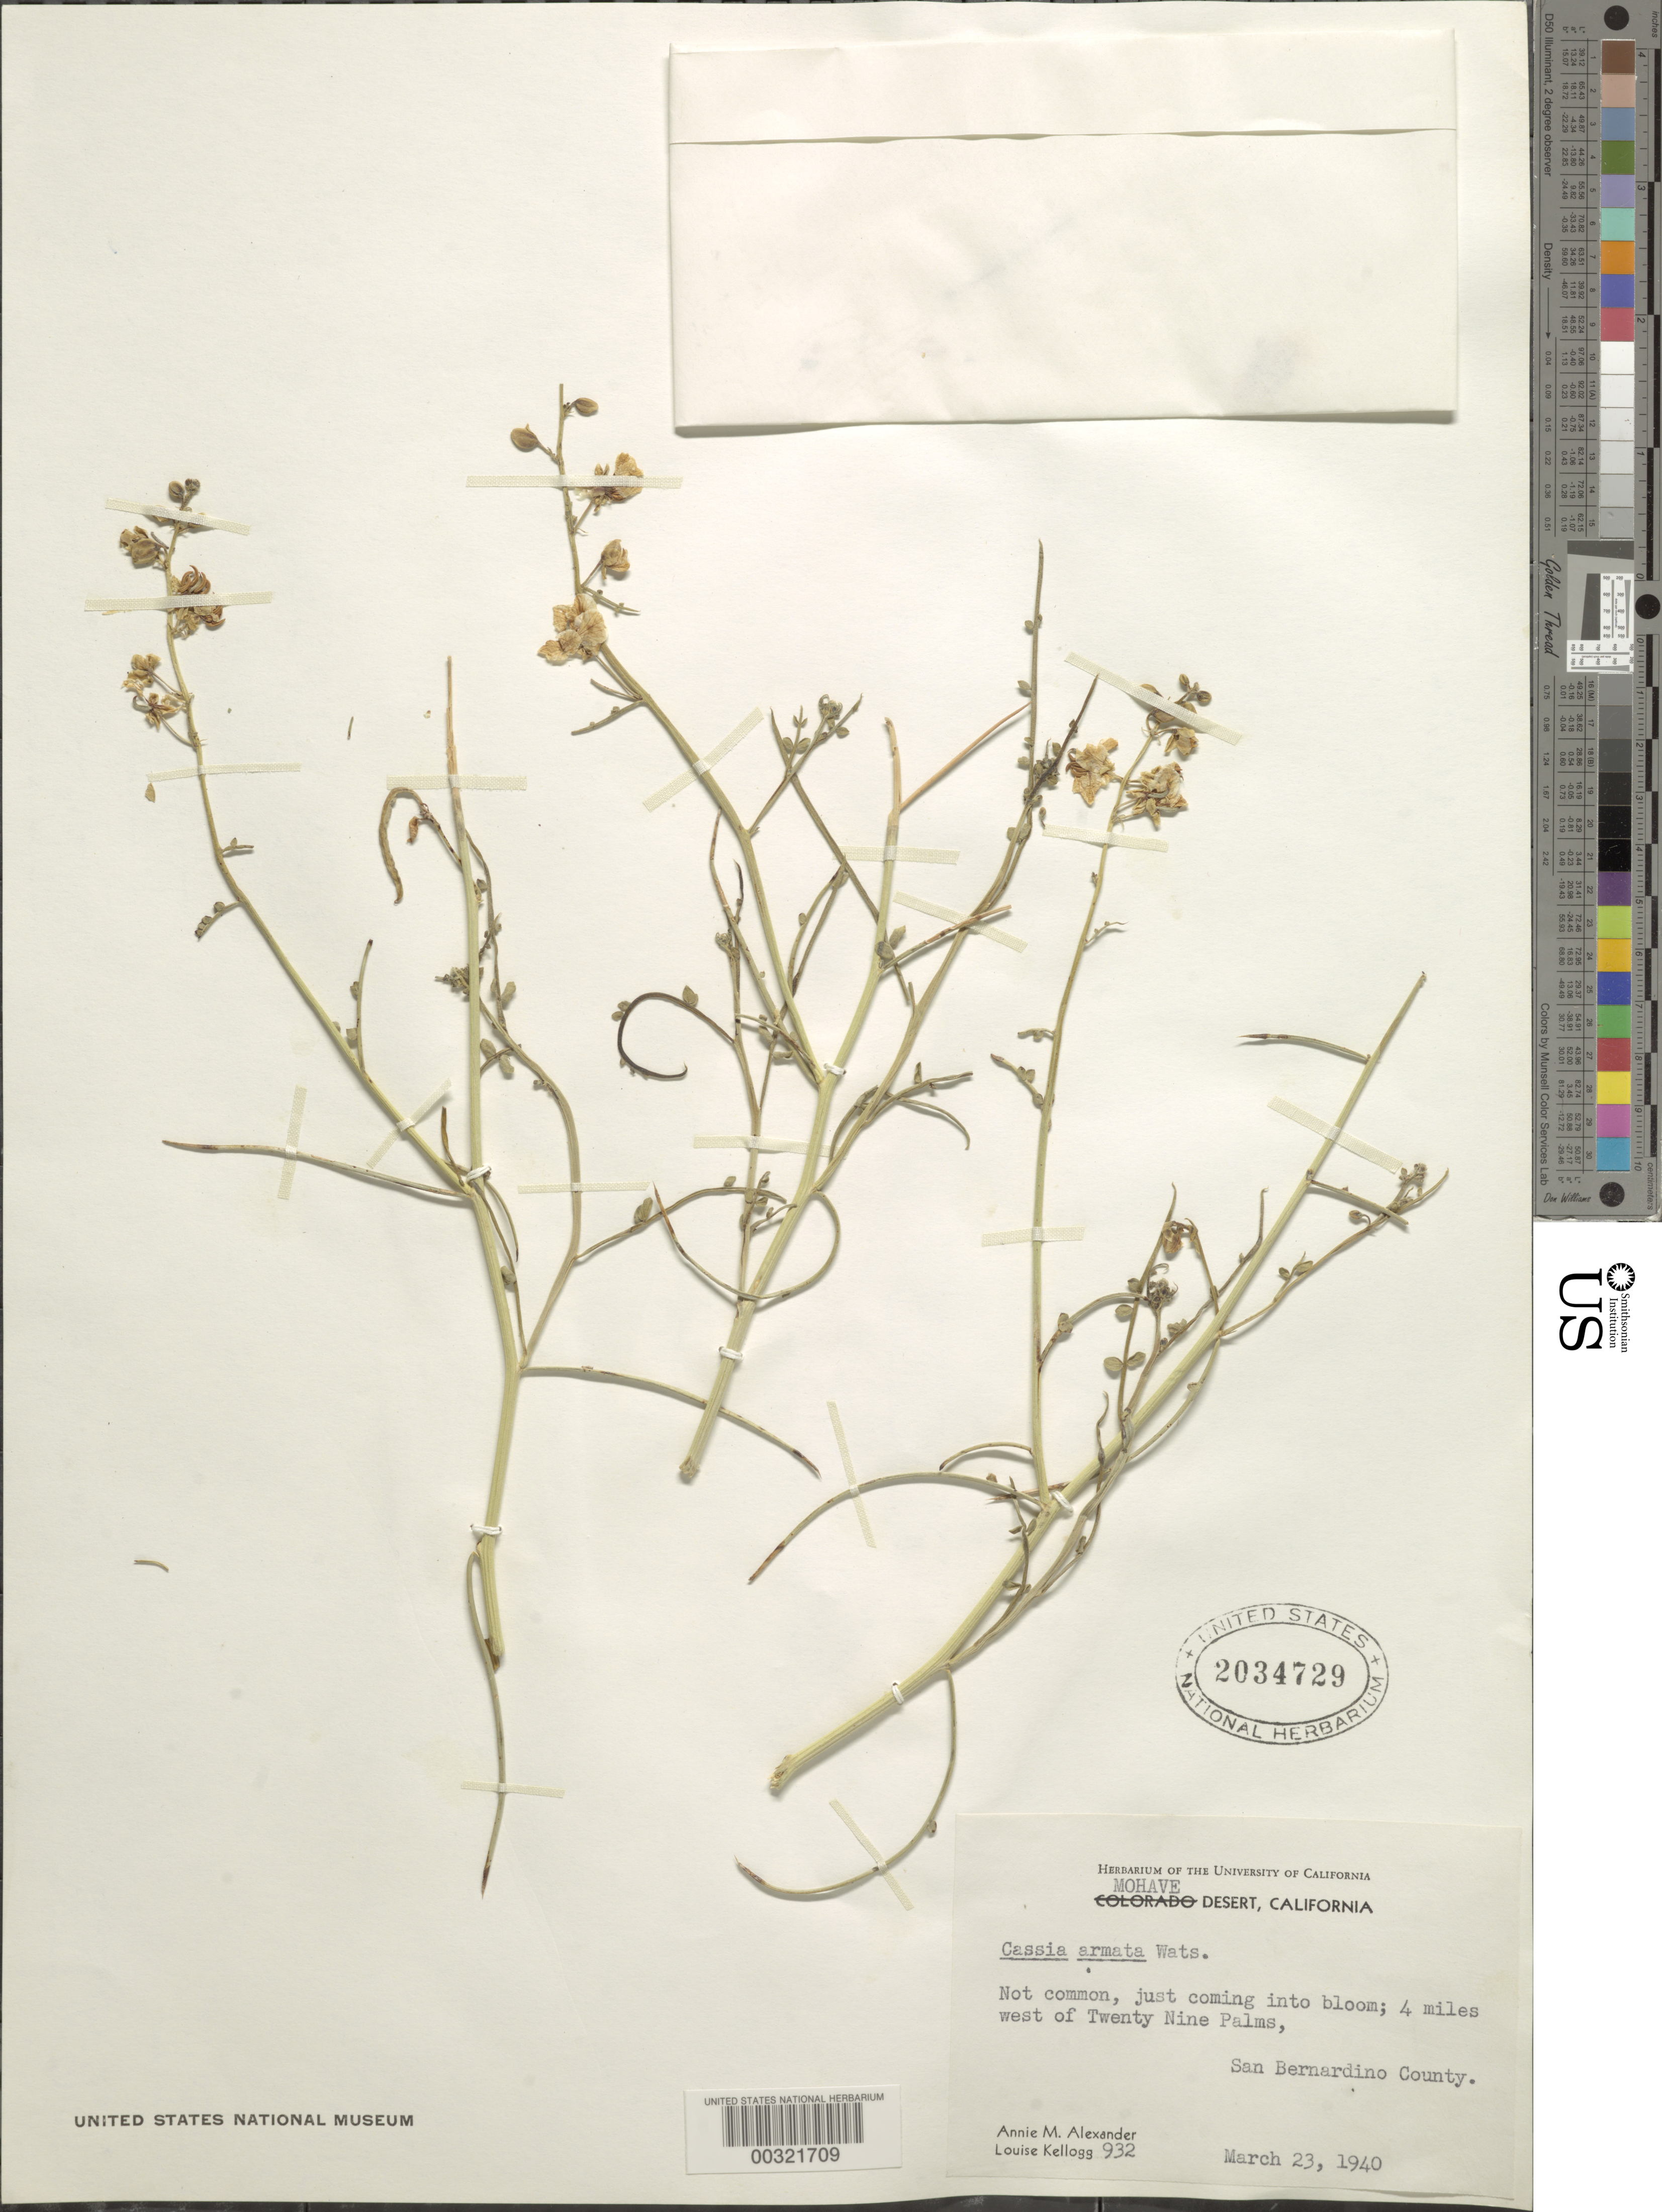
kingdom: Plantae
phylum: Tracheophyta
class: Magnoliopsida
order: Fabales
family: Fabaceae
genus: Senna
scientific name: Senna armata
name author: (S. Watson) H.S. Irwin & Barneby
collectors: A. M. Alexander & L. Kellogg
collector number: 932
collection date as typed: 23 Mar 1940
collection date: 1940-03-23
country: United States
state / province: California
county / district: San Bernardino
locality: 4 mi w of 29 palms, mohave desert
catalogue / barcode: US 2034729